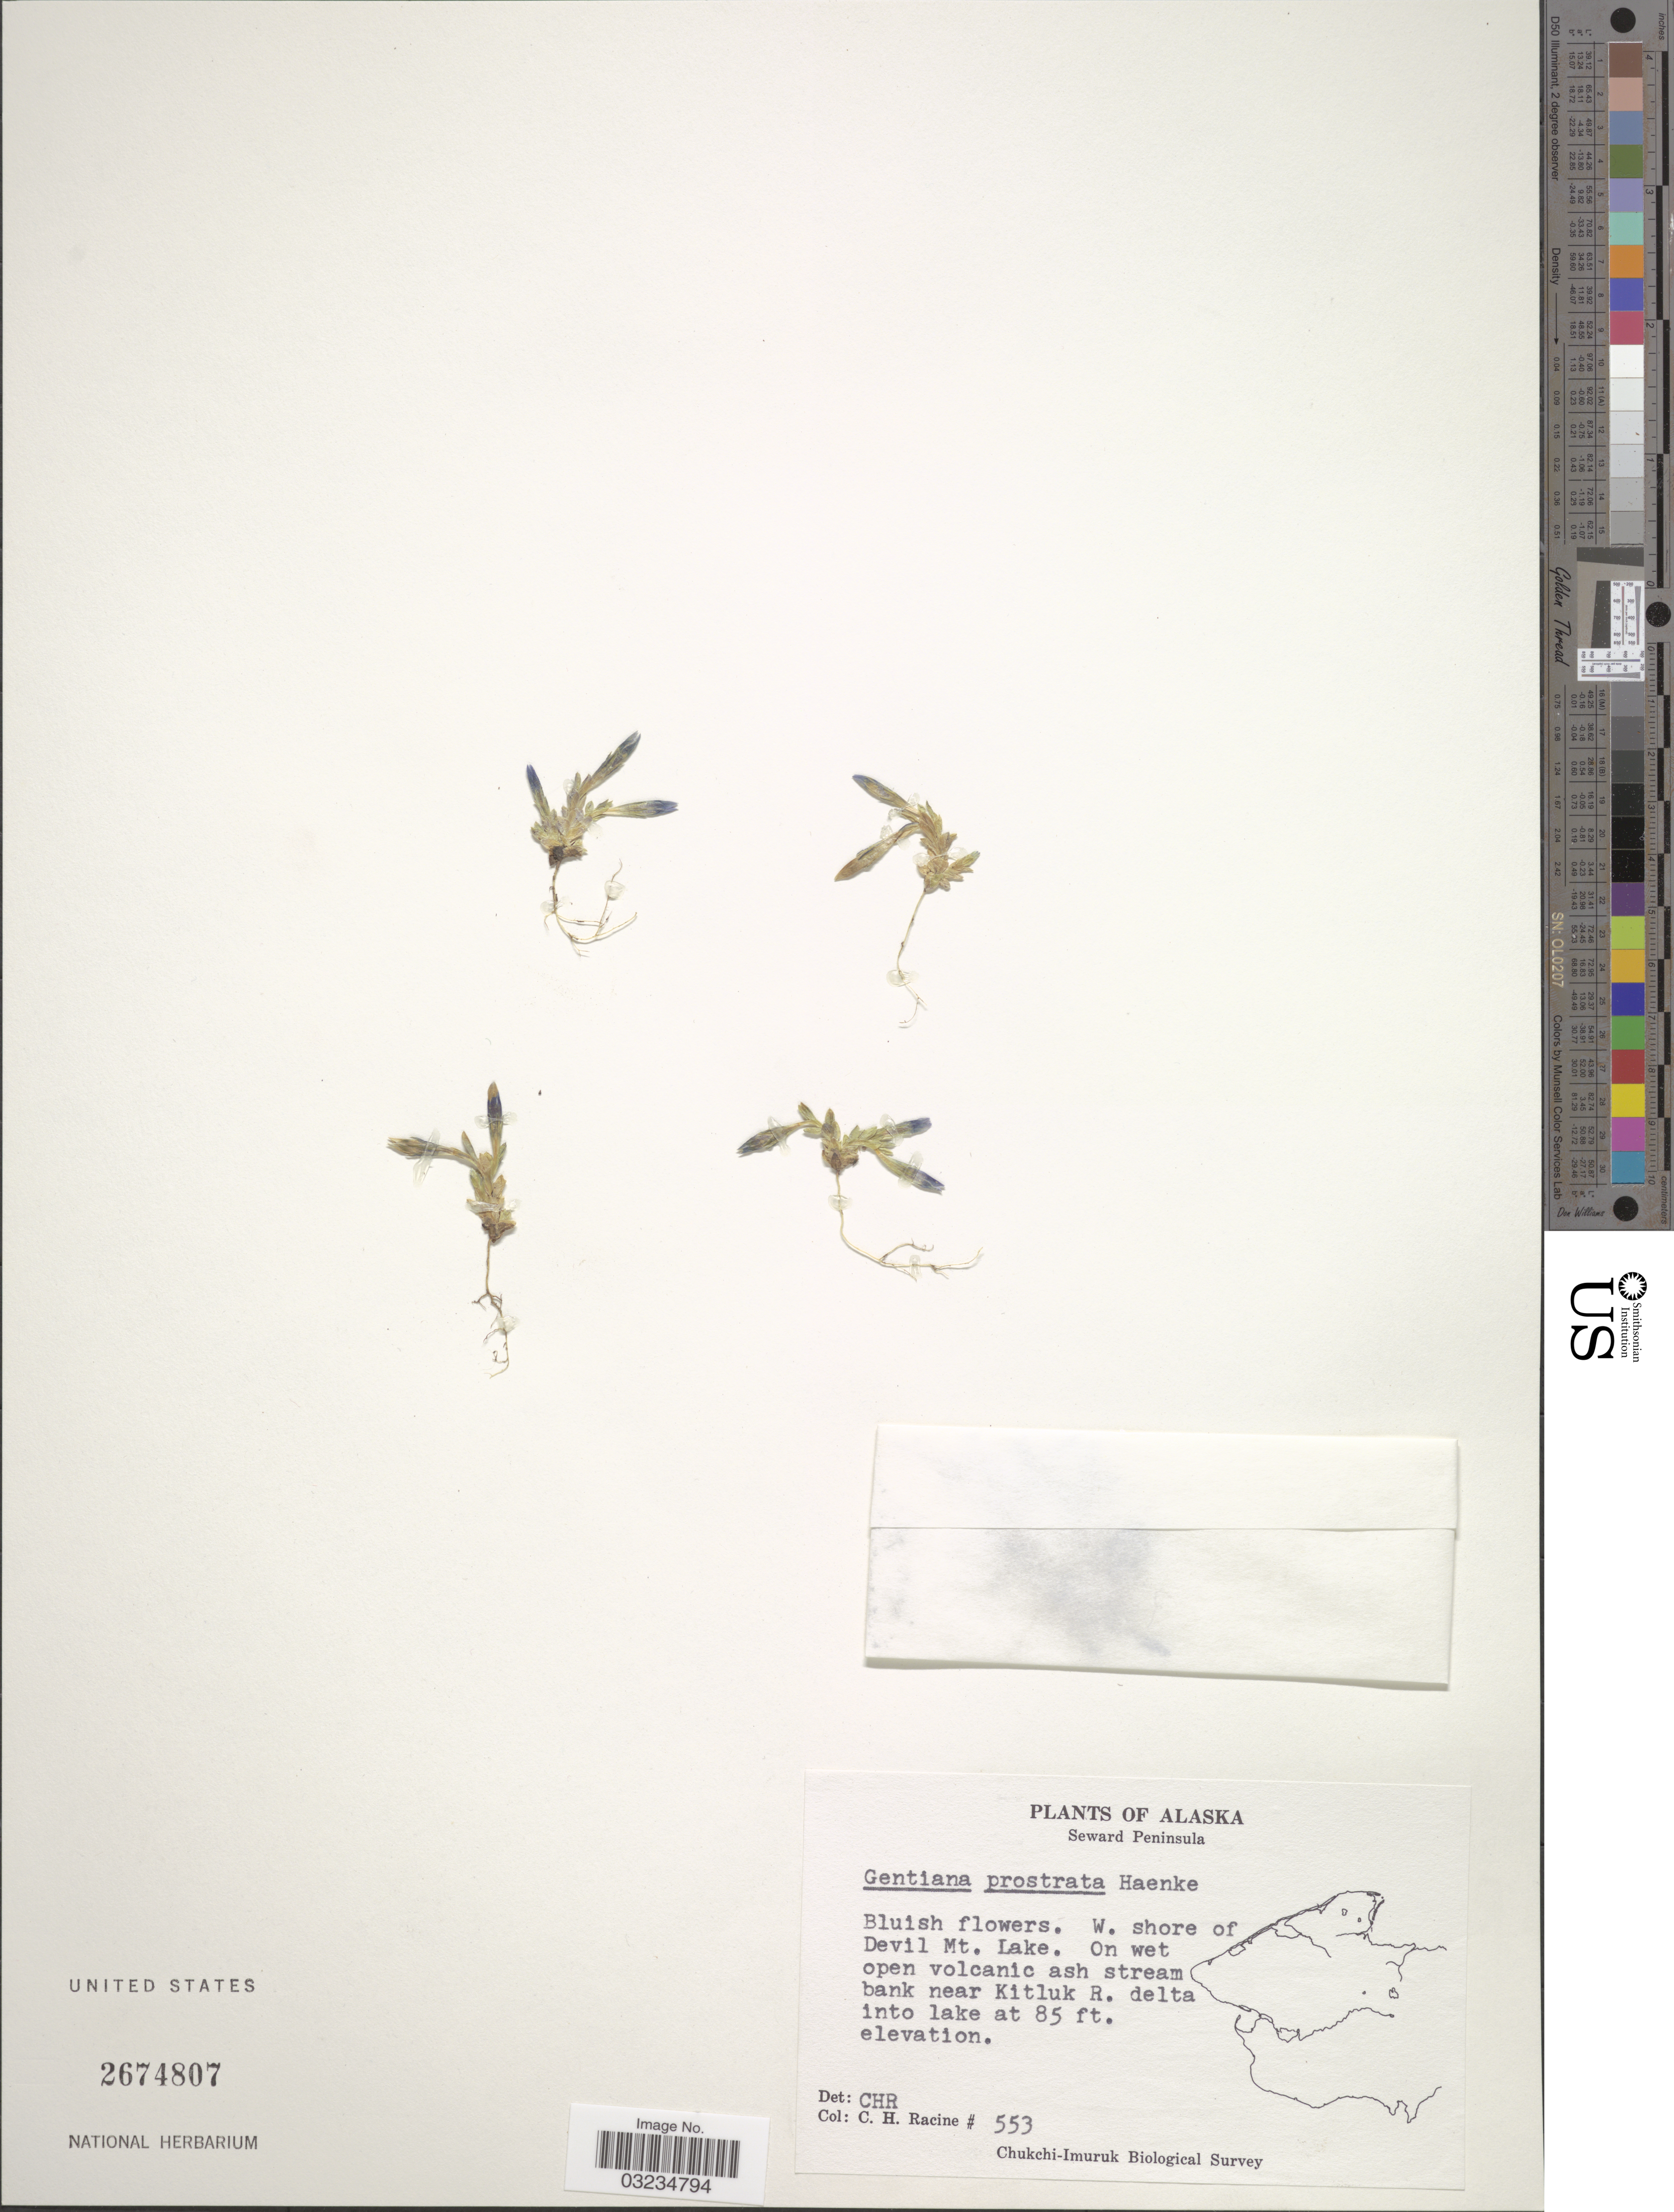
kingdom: Plantae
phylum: Tracheophyta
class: Magnoliopsida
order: Gentianales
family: Gentianaceae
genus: Gentiana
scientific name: Gentiana prostrata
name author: Haenke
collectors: C. Racine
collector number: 553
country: United States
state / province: Alaska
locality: Seward Peninsula. W. shore of Devil Mt. Lake. On wet open volcanic ash stream bank near Kitluk R. delta into lake.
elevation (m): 26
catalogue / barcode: US 2674807